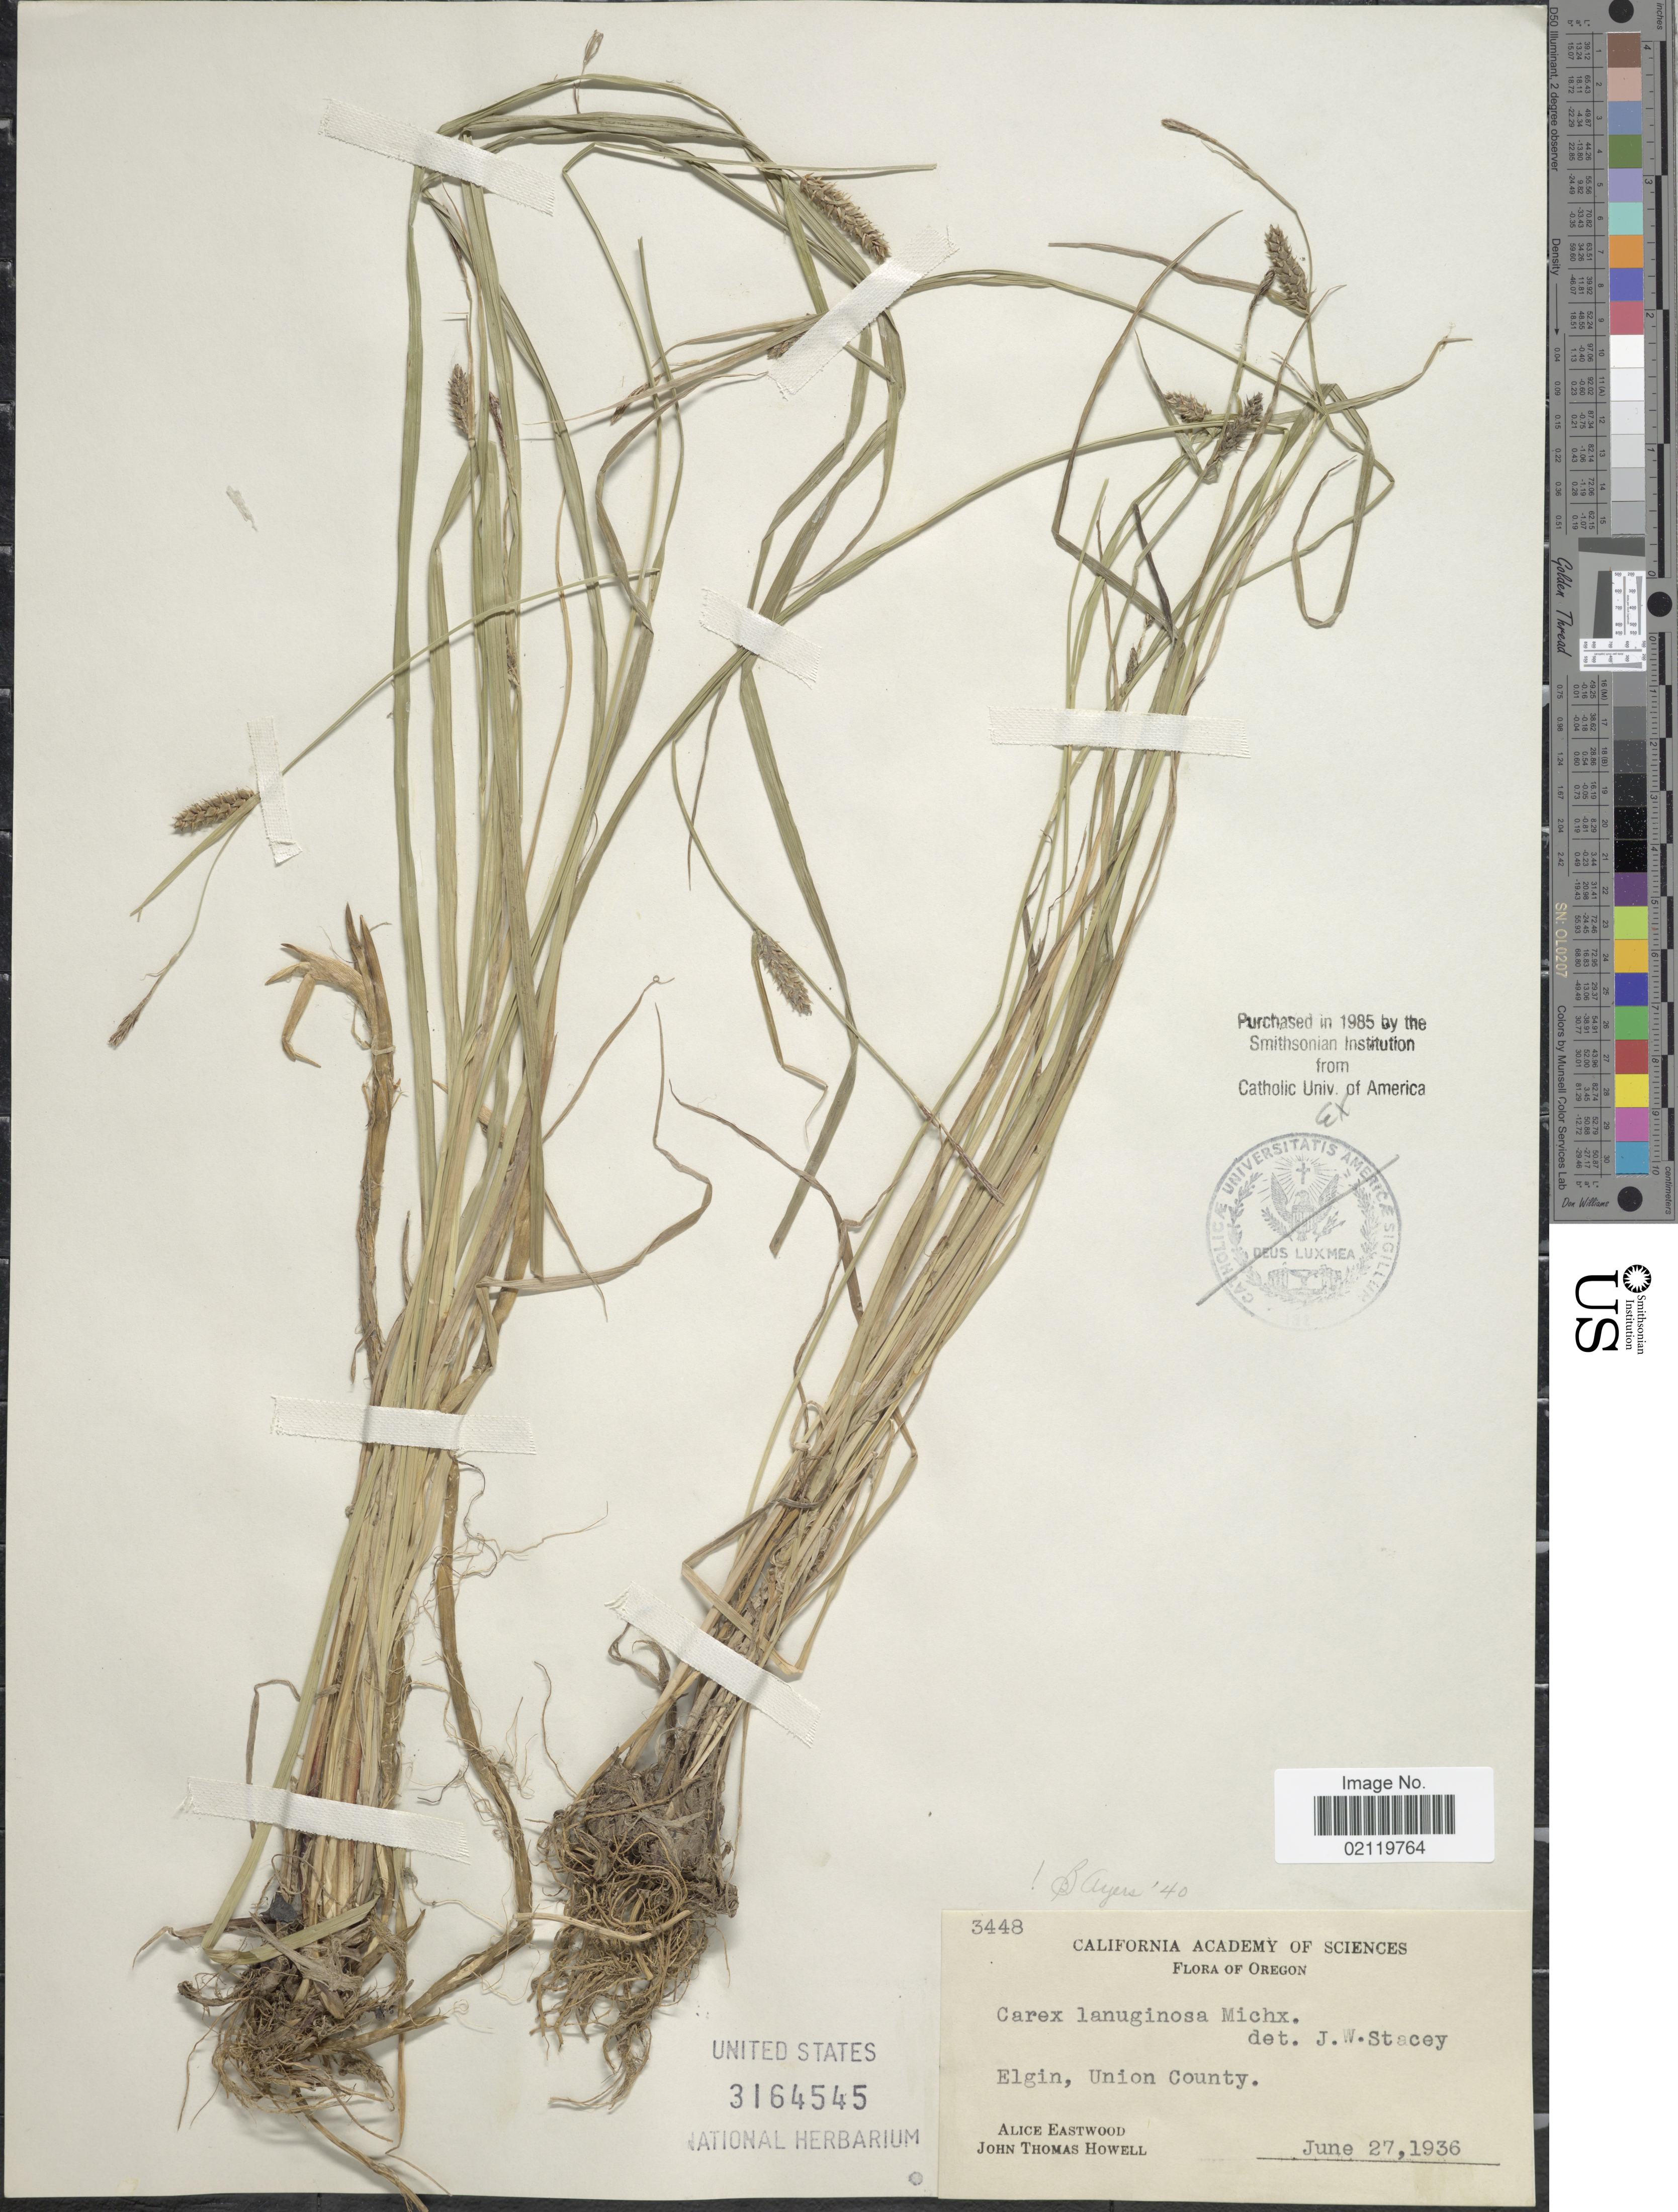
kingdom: Plantae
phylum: Tracheophyta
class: Liliopsida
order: Poales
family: Cyperaceae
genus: Carex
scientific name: Carex pellita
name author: Muhl. ex Willd.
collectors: A. Eastwood & J. T. Howell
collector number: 3448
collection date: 1936-06-27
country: United States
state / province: Oregon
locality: Elgin, Union County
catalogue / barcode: US 3164545